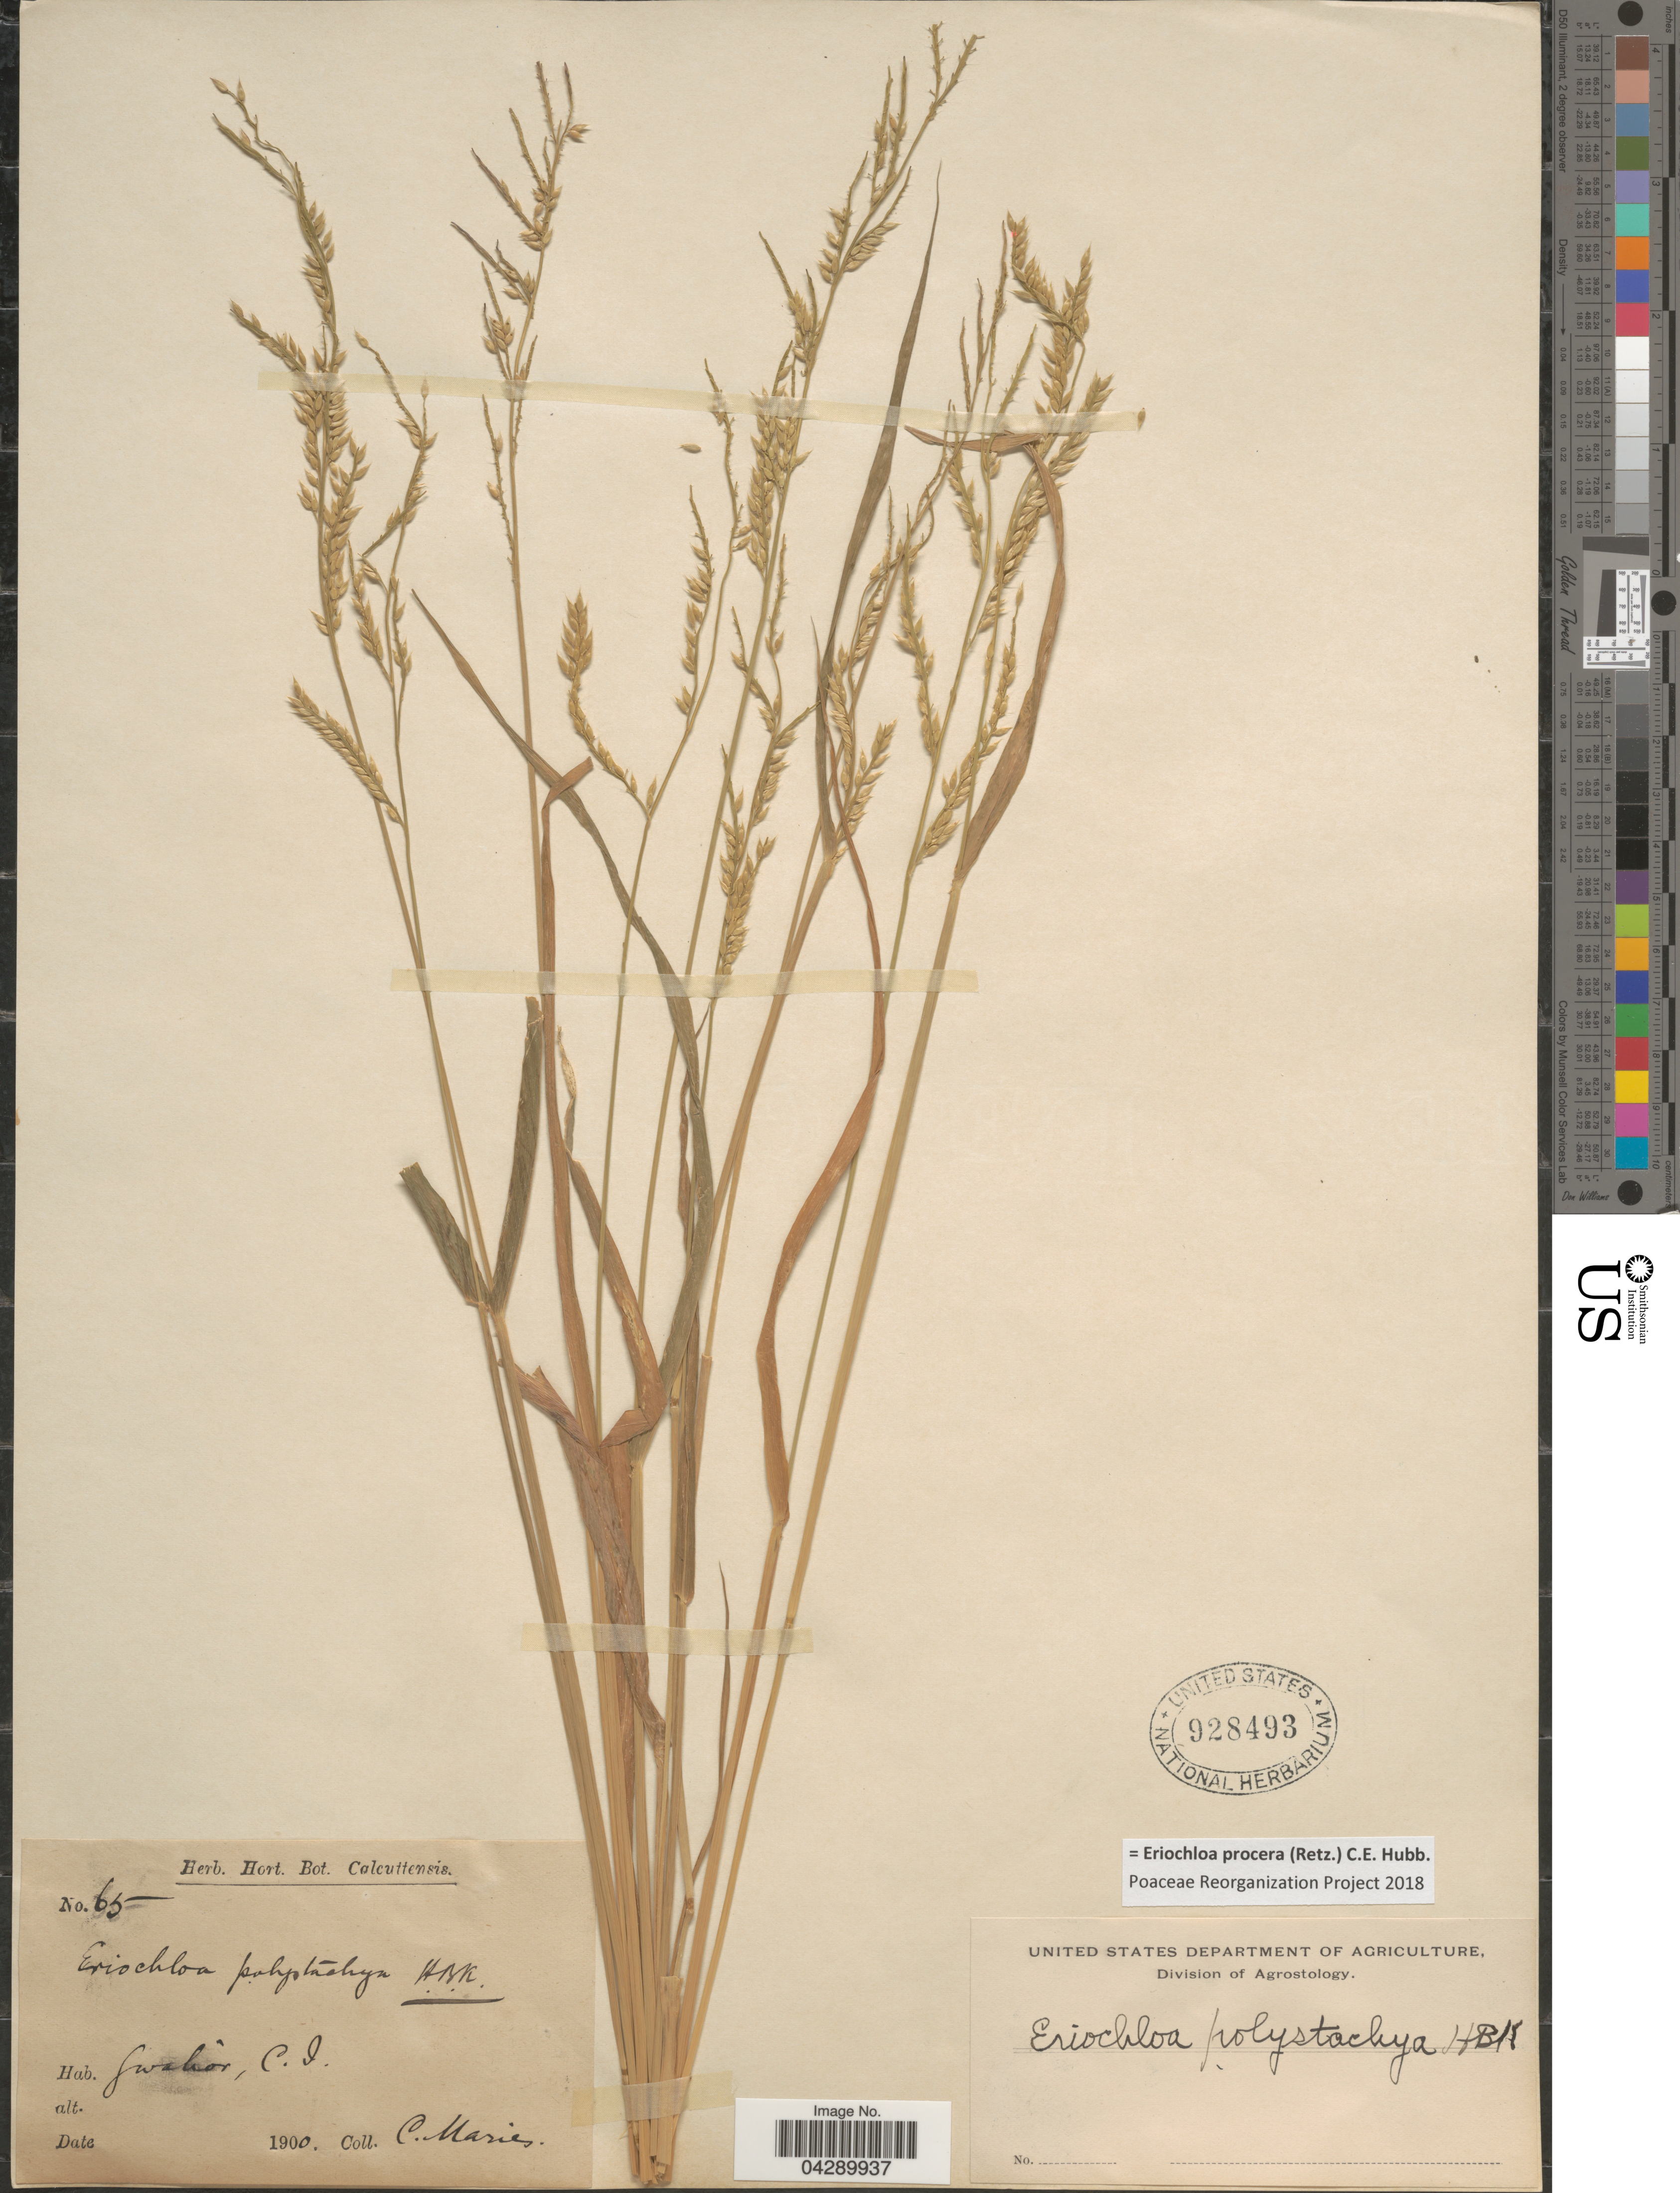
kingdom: Plantae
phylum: Tracheophyta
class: Liliopsida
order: Poales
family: Poaceae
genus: Eriochloa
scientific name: Eriochloa procera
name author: (Retz.) C.E. Hubb.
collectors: C. Maries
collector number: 65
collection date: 1900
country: India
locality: Gwalior, C. I.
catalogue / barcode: US 928493